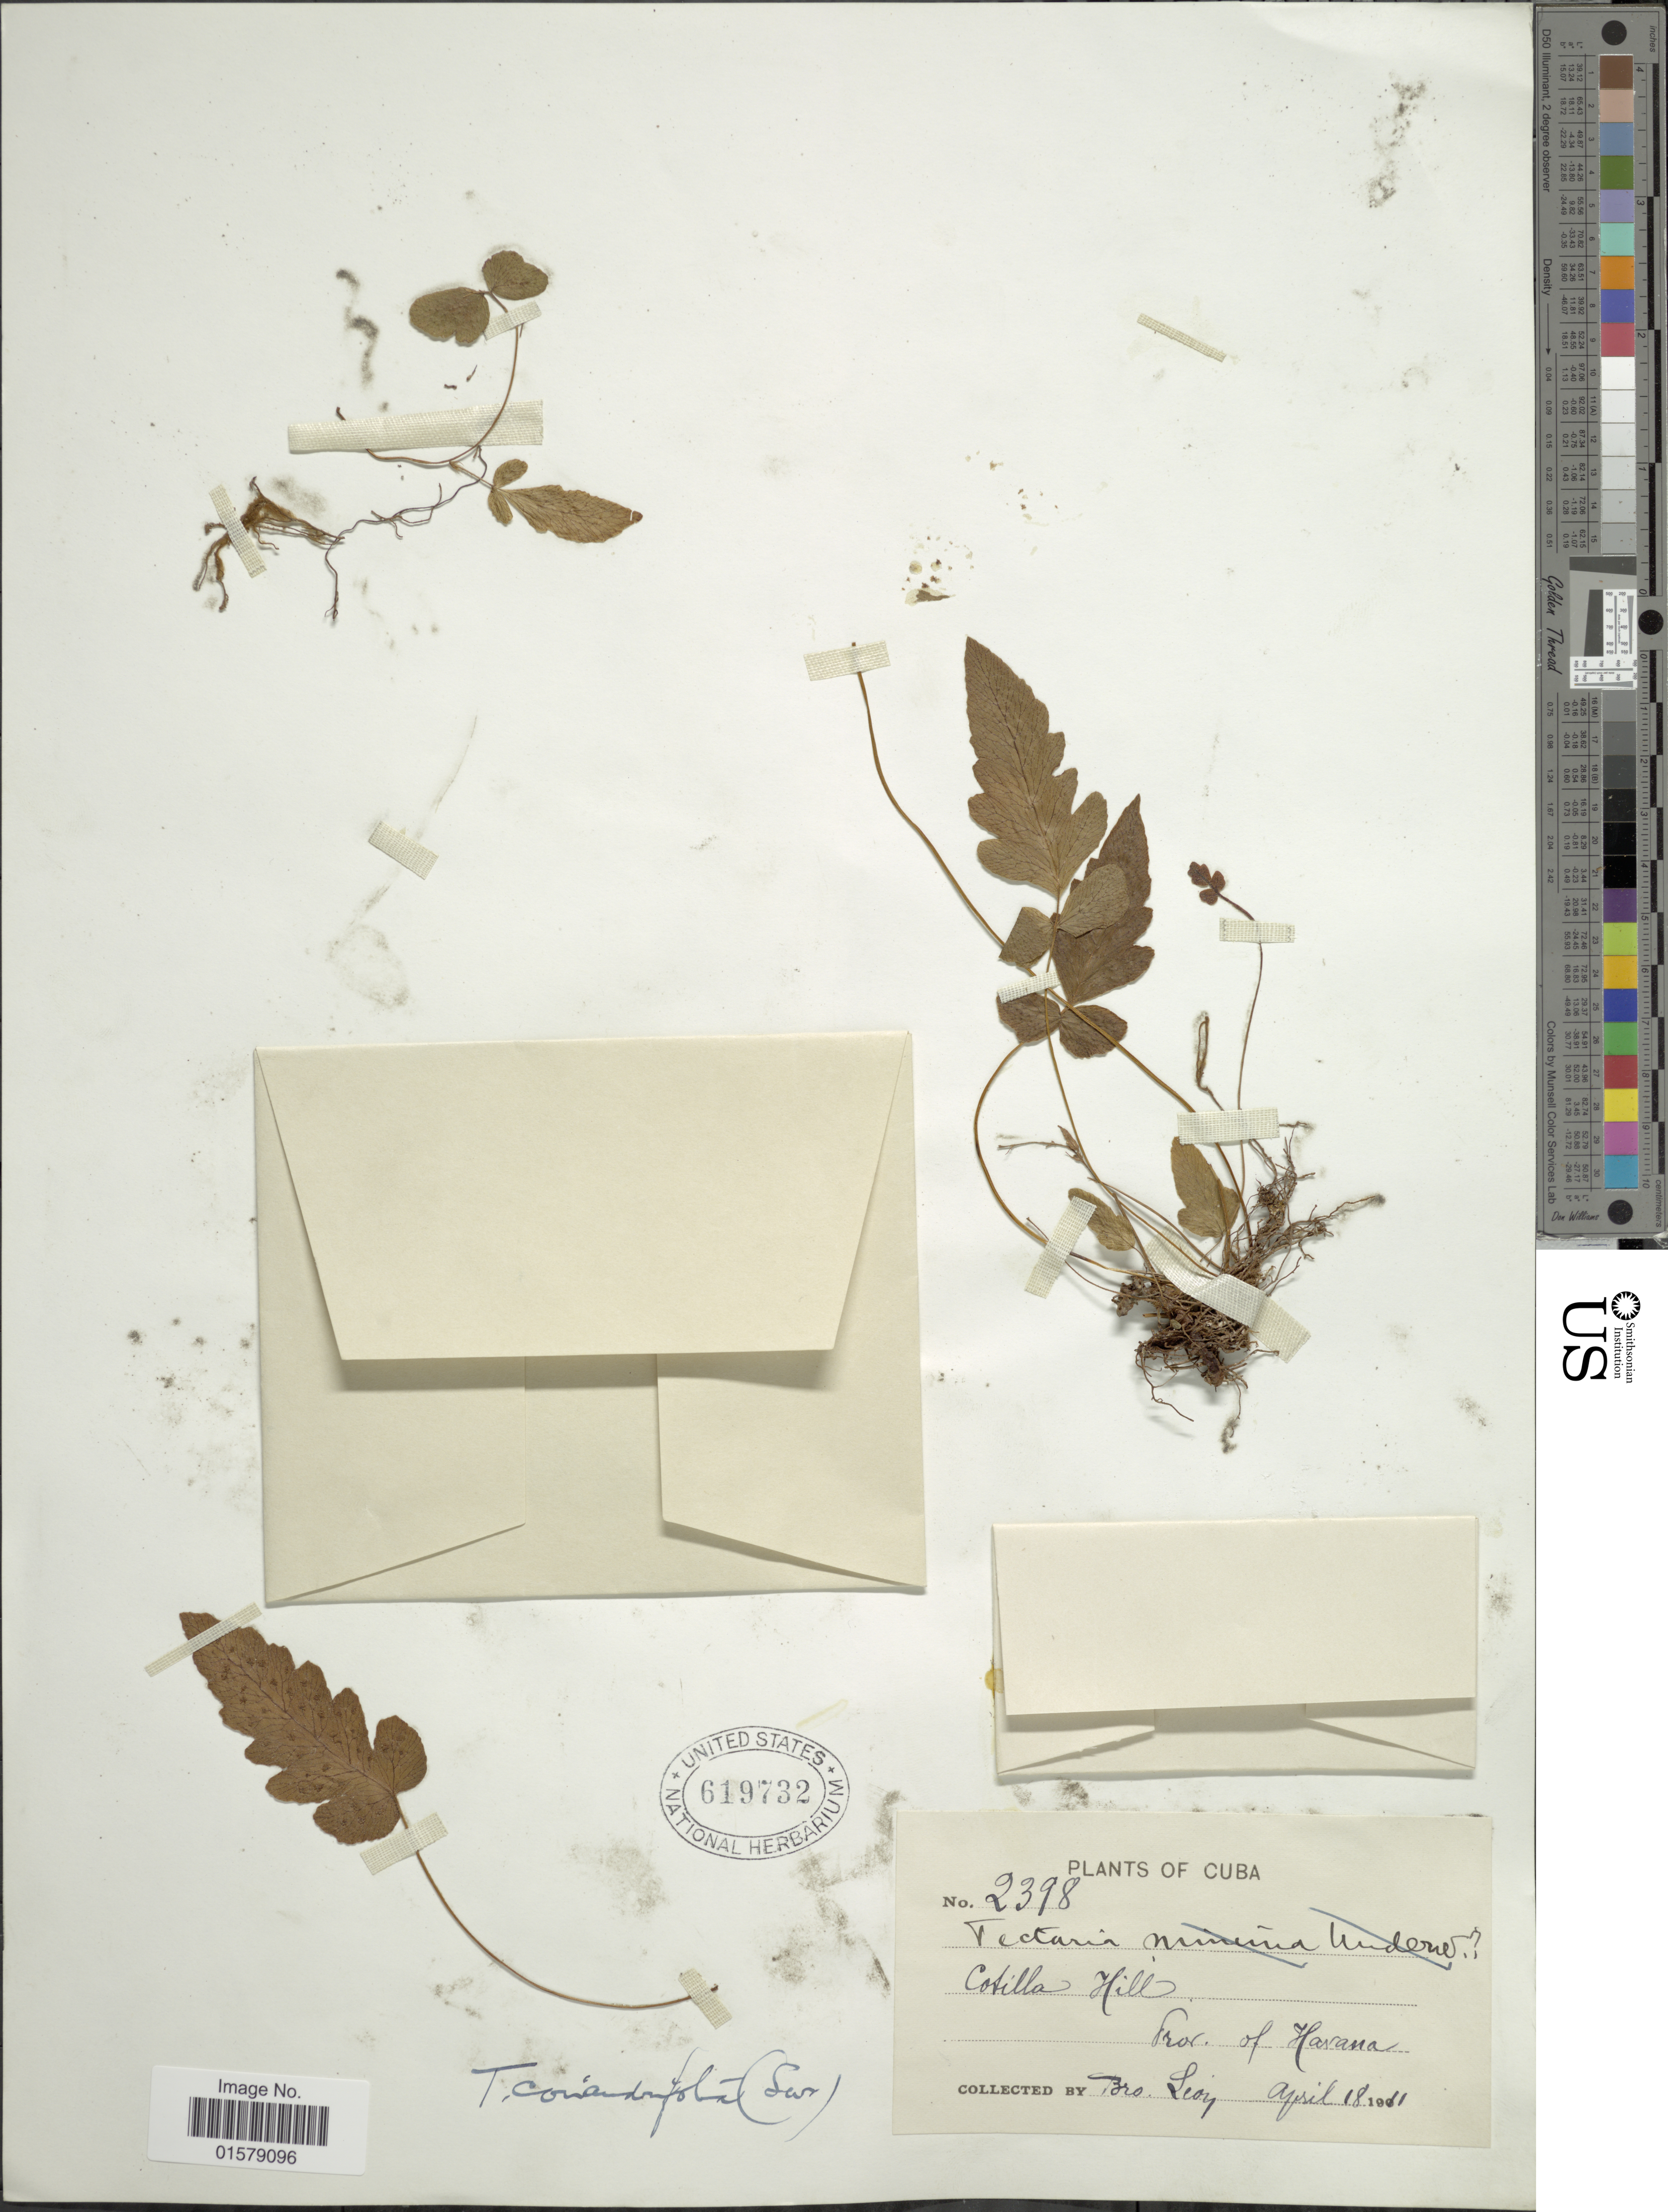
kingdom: Plantae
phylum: Tracheophyta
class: Polypodiopsida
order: Polypodiales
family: Tectariaceae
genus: Tectaria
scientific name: Tectaria coriandrifolia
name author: Underw.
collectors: Bro. León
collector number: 2398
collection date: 1911-04-18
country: Cuba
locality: Costilla Hill, Prov. of Havanna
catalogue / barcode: US 619732